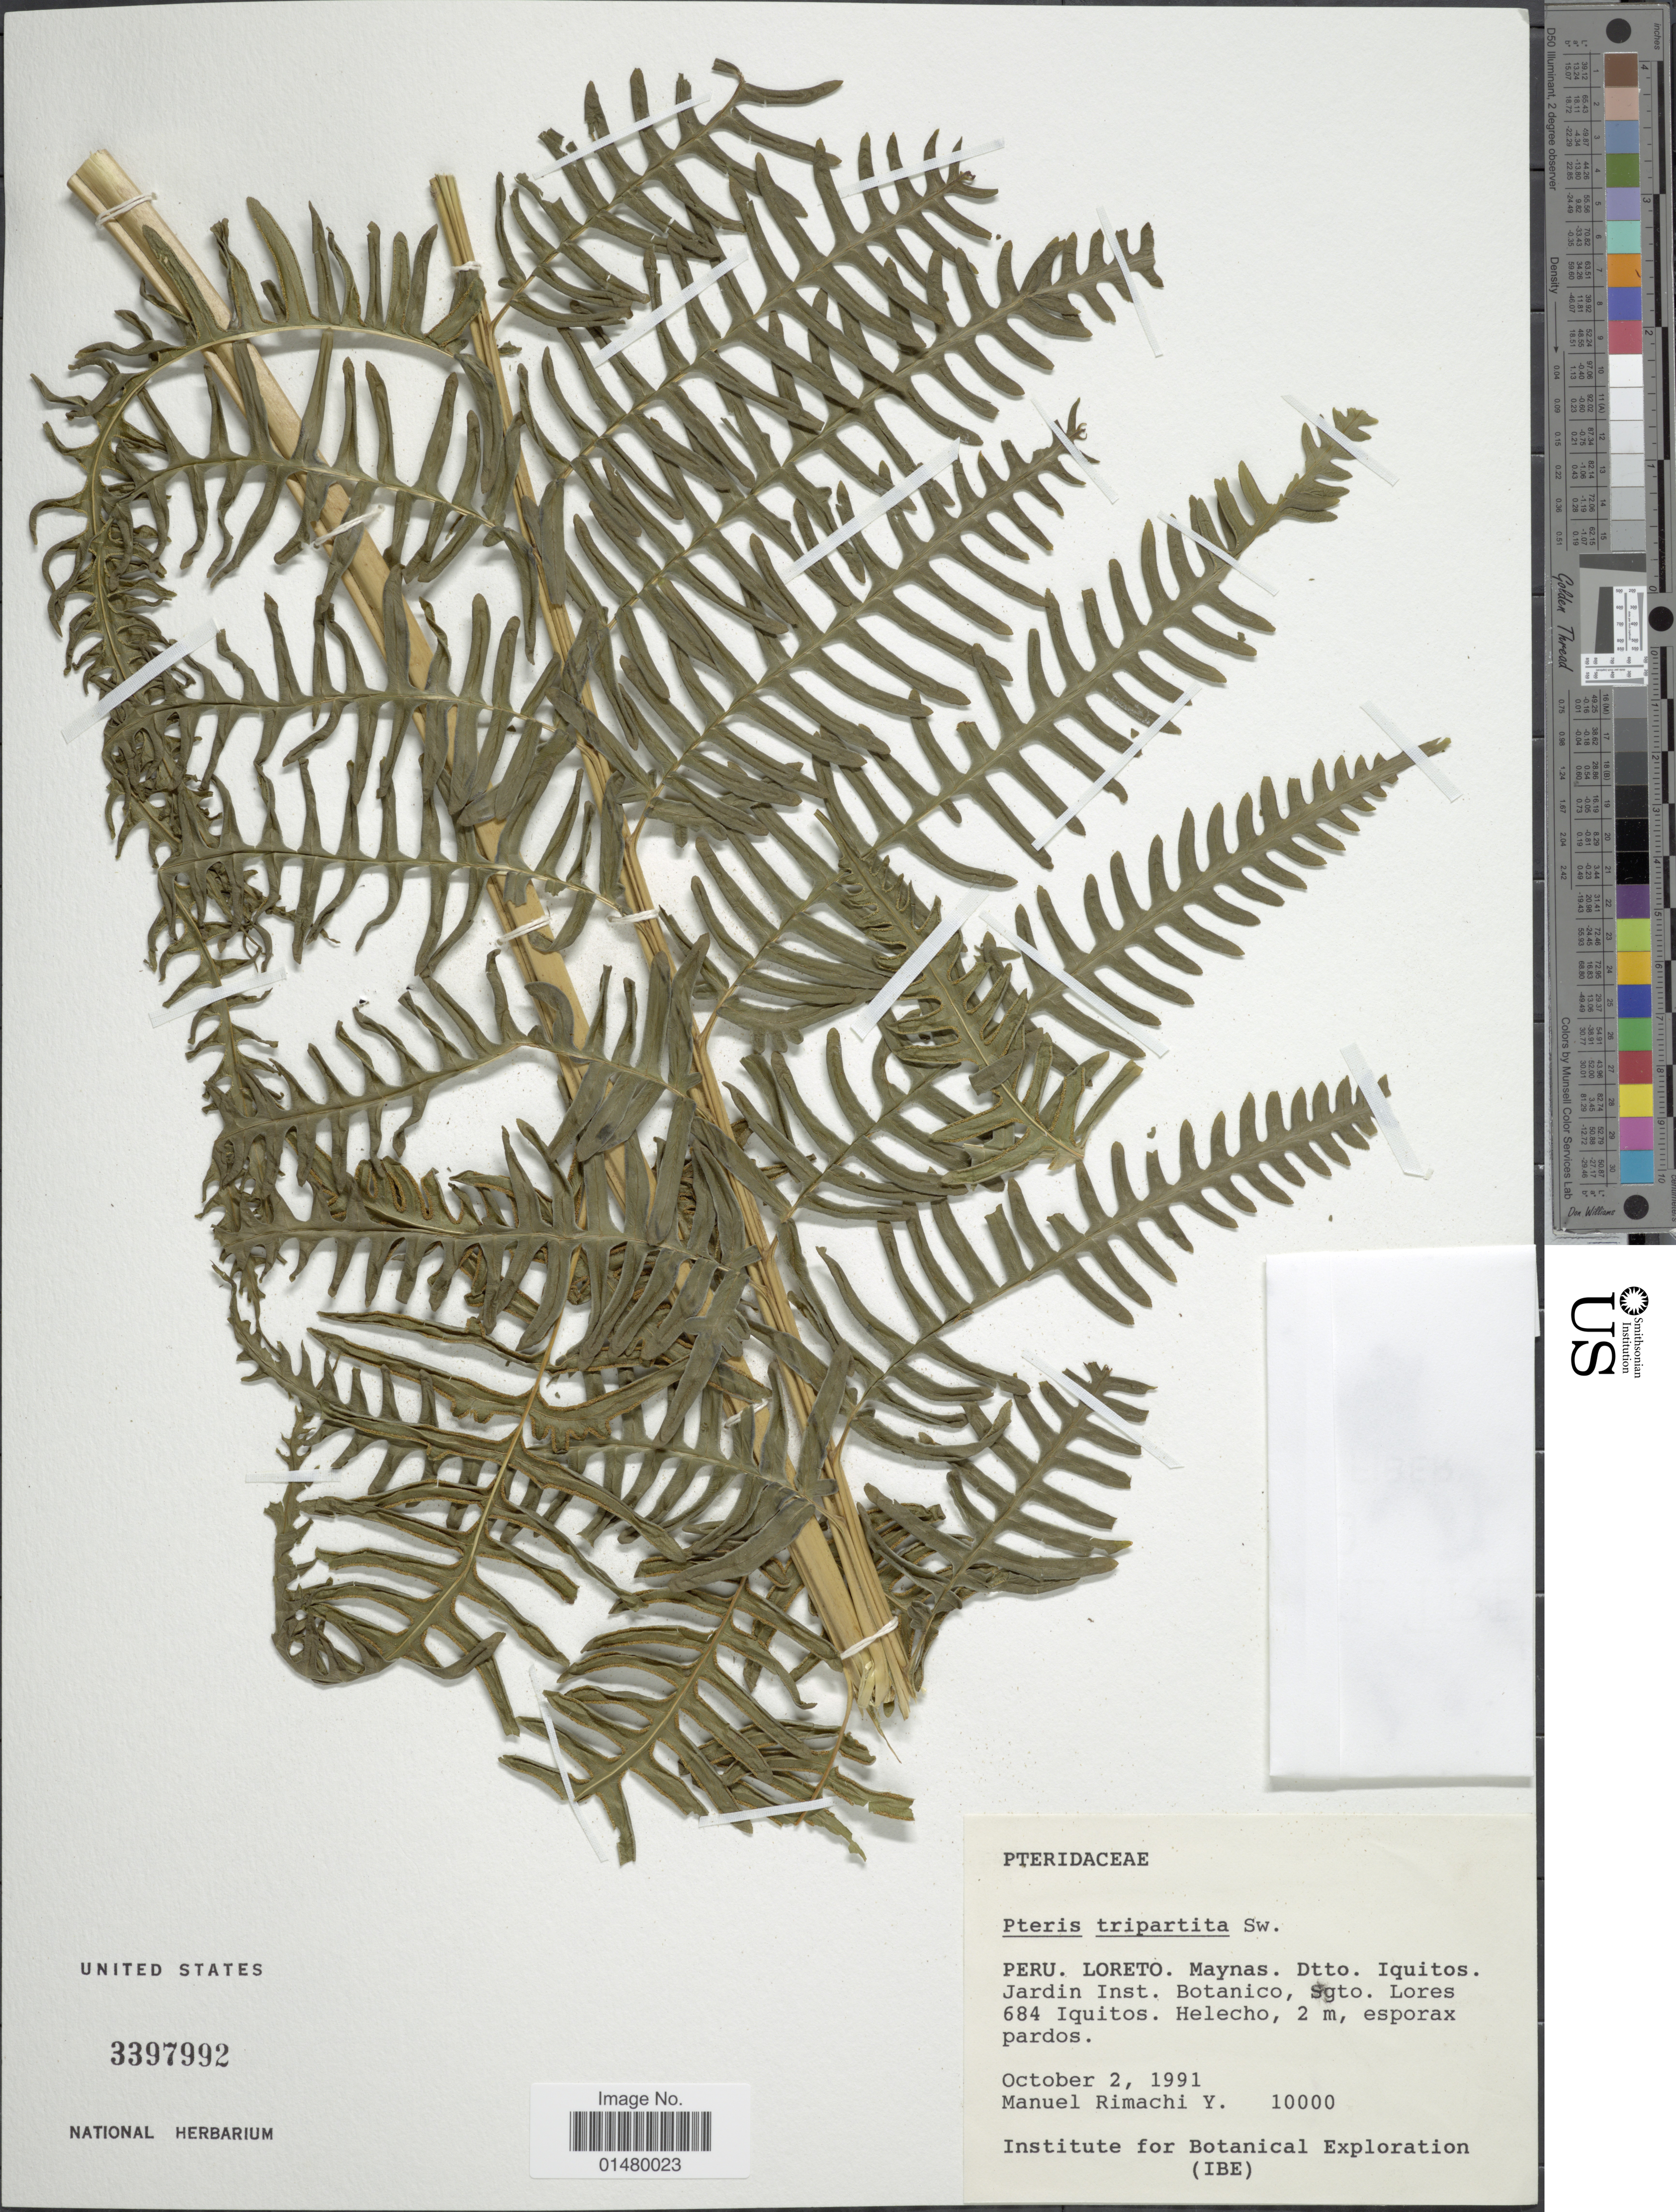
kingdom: Plantae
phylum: Tracheophyta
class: Polypodiopsida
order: Polypodiales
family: Pteridaceae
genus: Pteris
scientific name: Pteris tripartita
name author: Sw.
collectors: M. Rimachi Y.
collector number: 10000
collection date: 1991-10-02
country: Peru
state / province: Loreto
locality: Maynas. Dtto. Iquitos. Jardin Inst. Botanico, Sgto. Lores 684 Iquitos.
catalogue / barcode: US 3397992